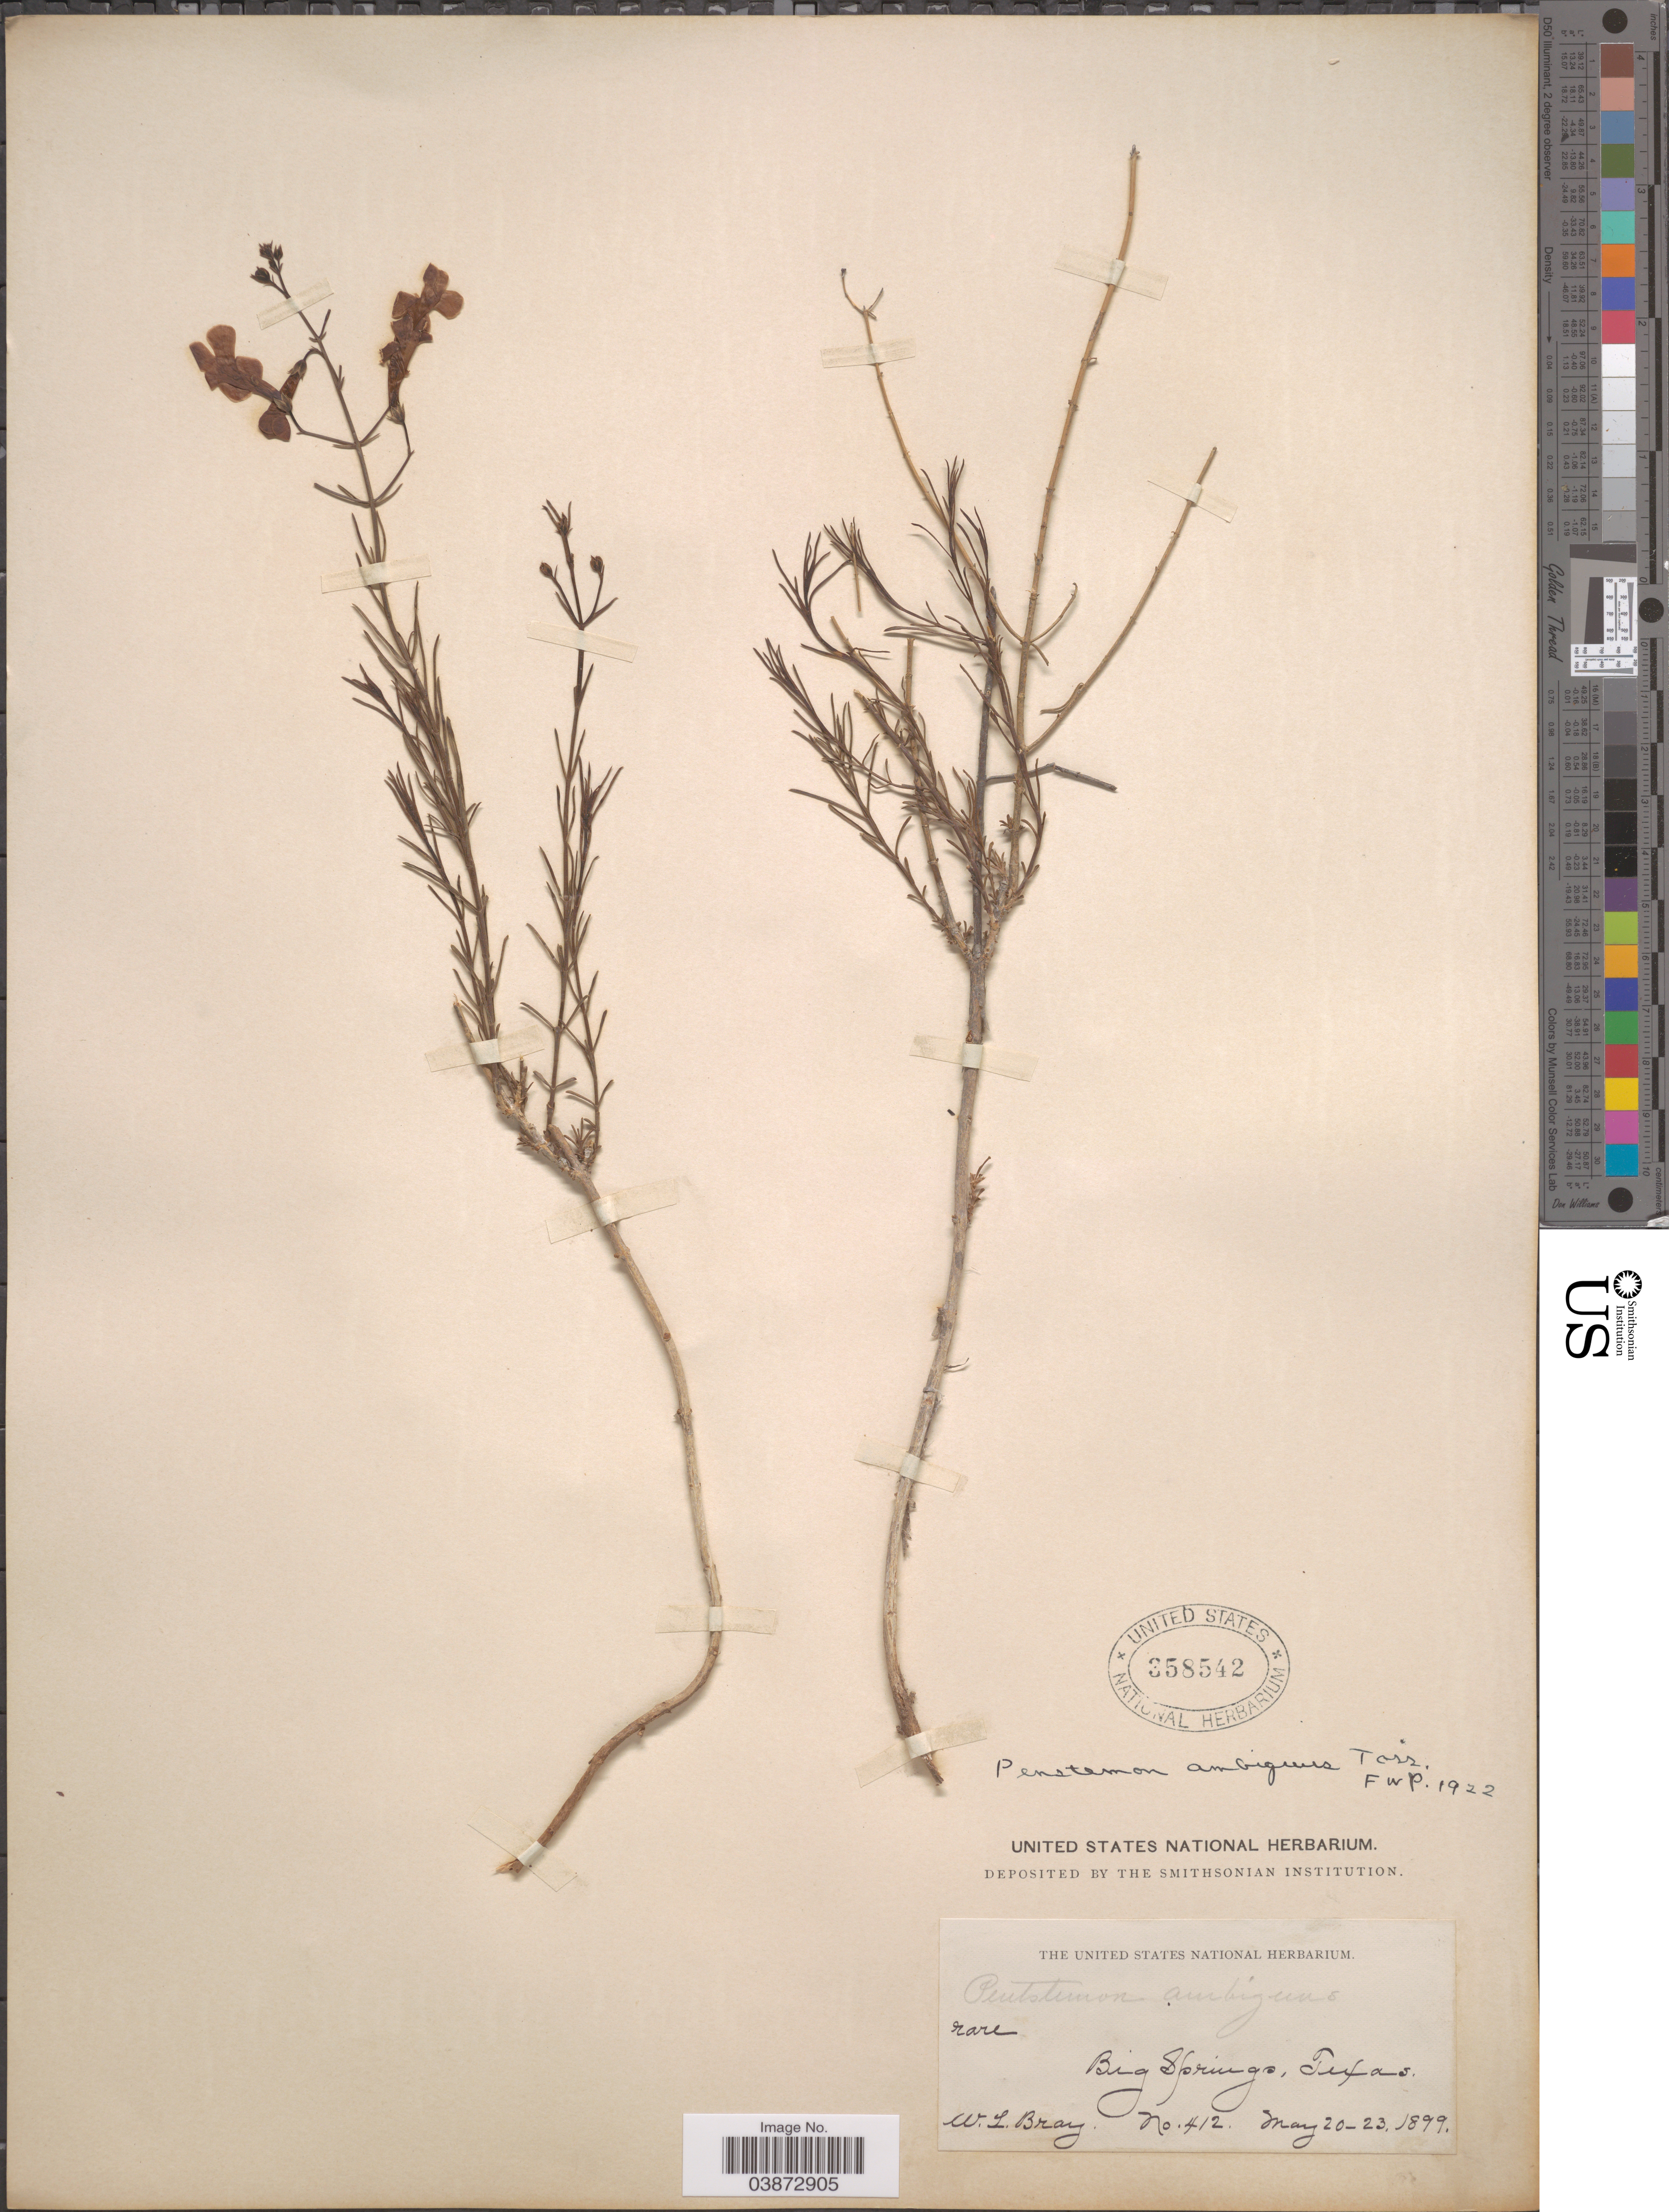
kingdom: Plantae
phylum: Tracheophyta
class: Magnoliopsida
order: Lamiales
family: Plantaginaceae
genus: Penstemon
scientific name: Penstemon ambiguus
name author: Torr.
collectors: W. L. Bray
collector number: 412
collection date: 1899-05-20/1899-05-23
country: United States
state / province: Texas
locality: Big Springs.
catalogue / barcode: US 358542